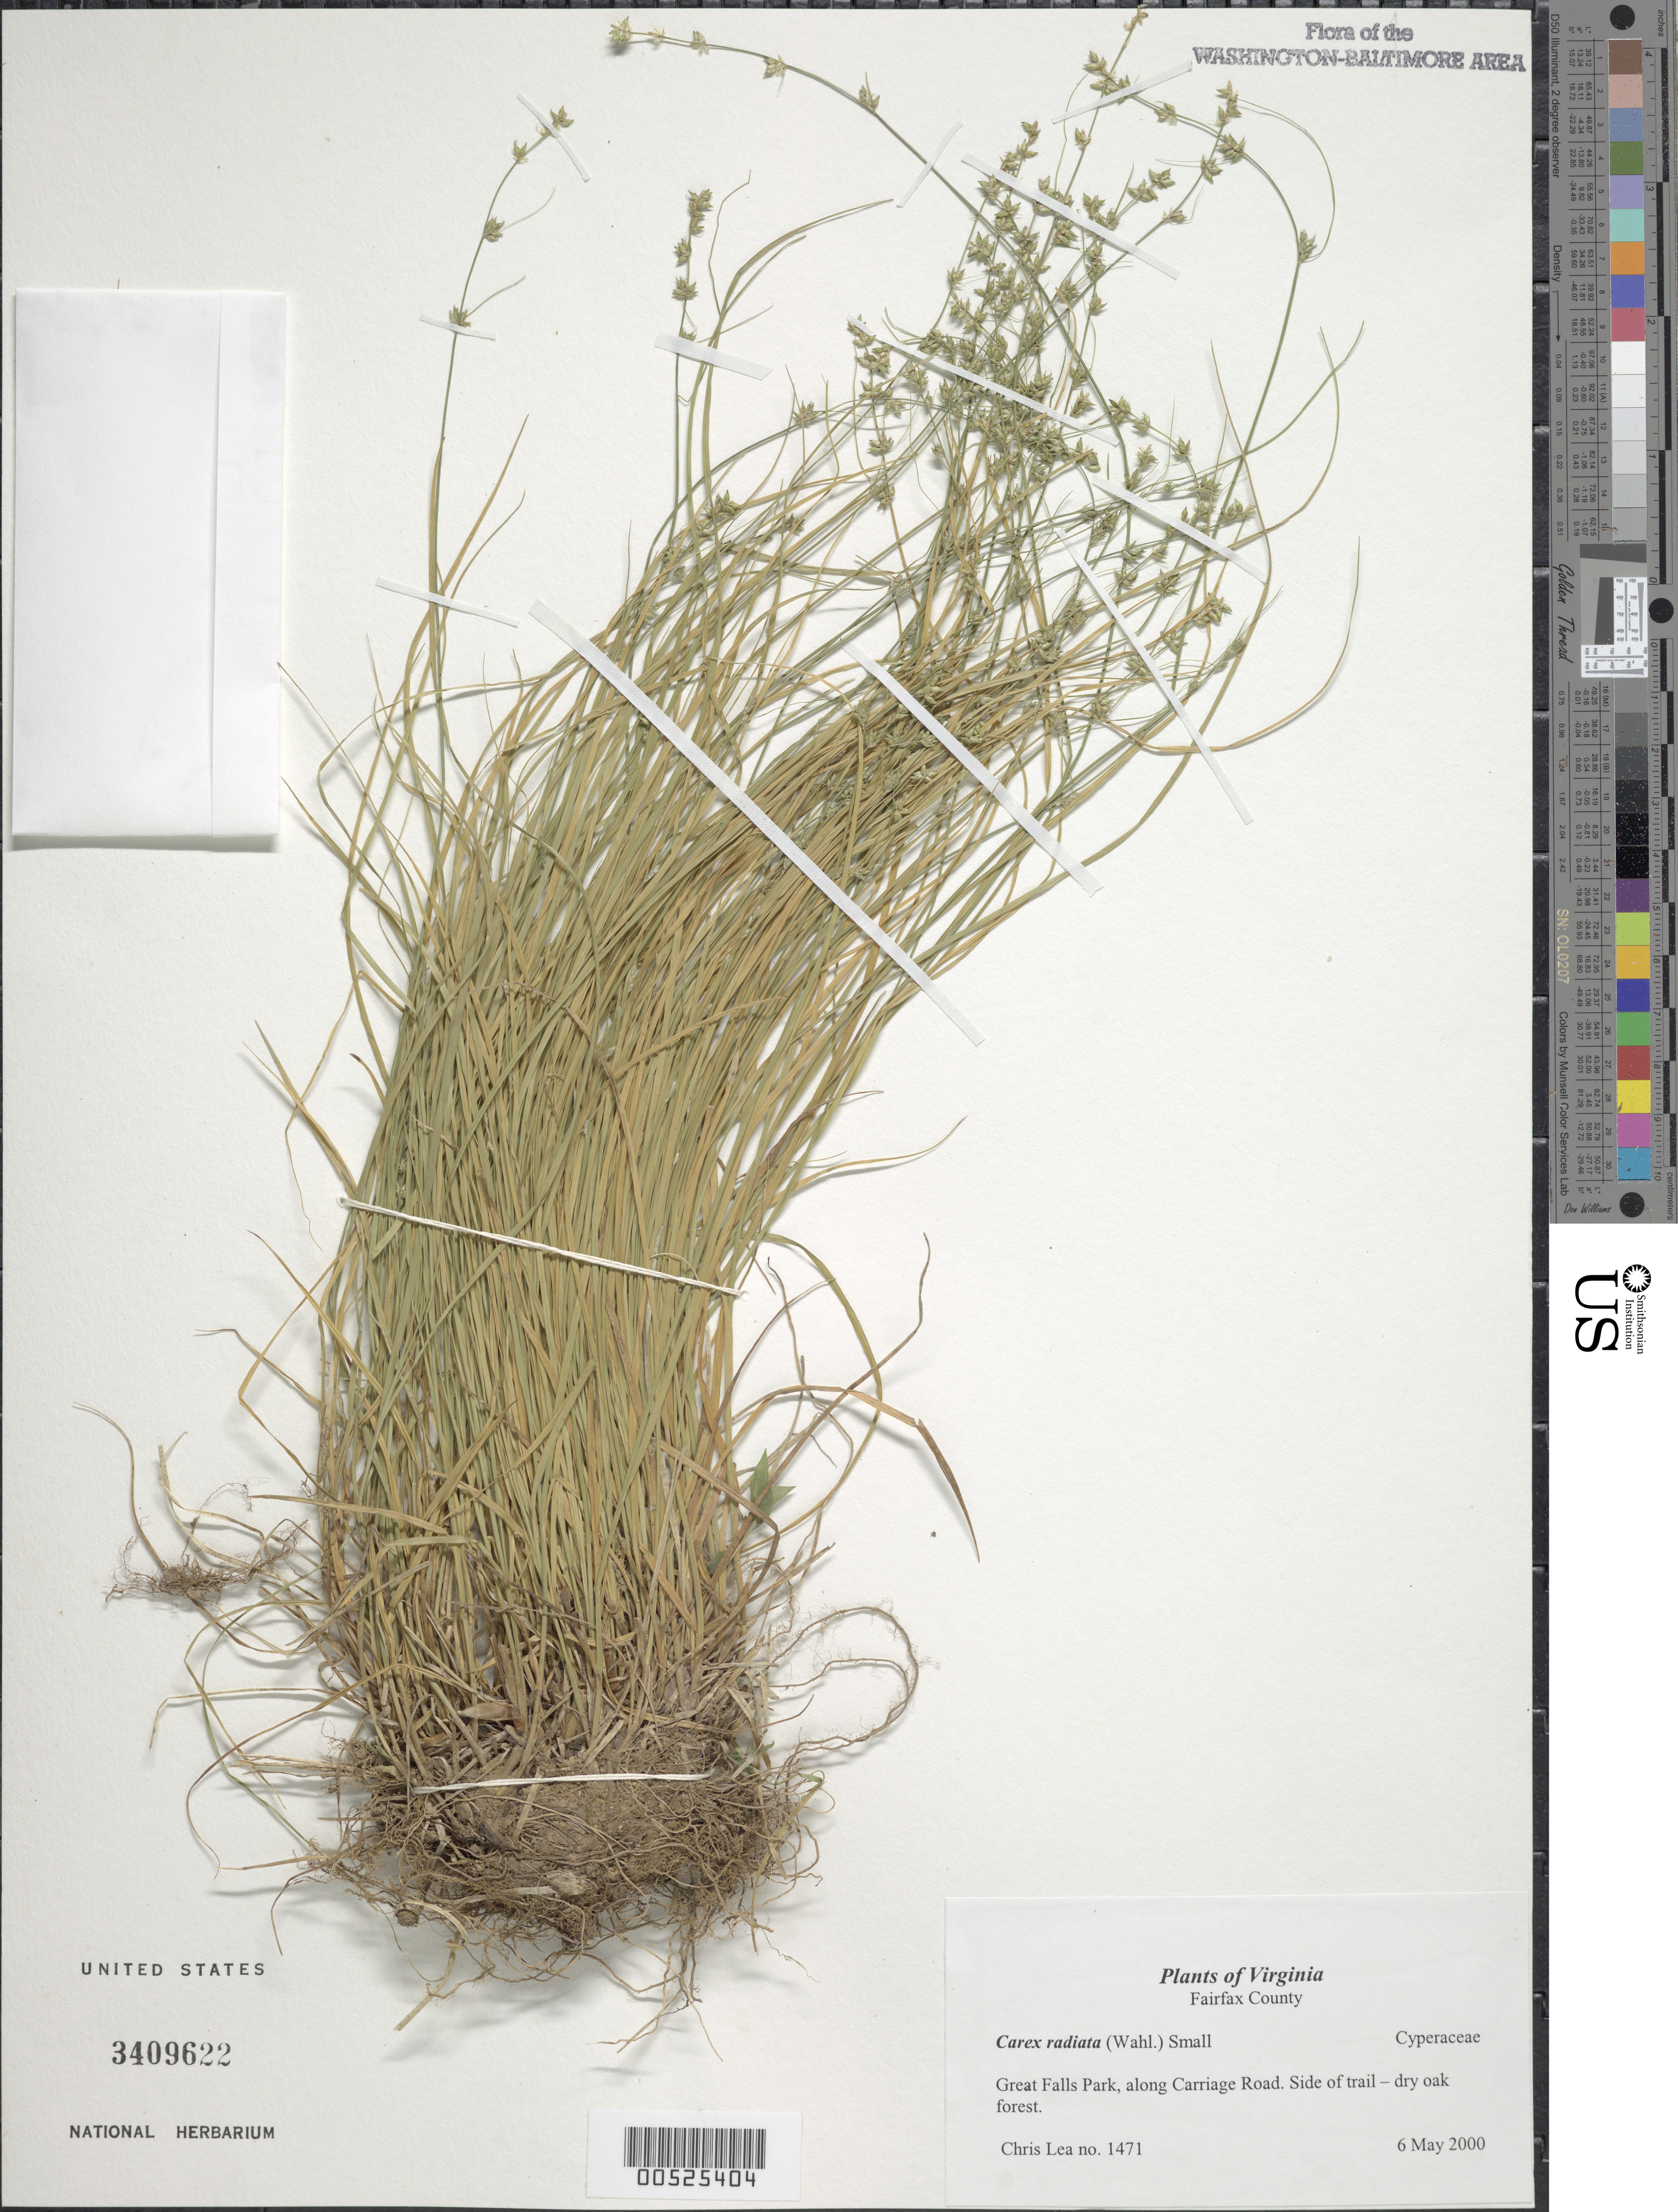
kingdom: Plantae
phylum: Tracheophyta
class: Liliopsida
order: Poales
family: Cyperaceae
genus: Carex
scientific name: Carex radiata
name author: (Wahlenb.) Small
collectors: C. Lea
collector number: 1471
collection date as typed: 06 May 2000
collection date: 2000-05-06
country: United States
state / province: Virginia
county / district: Fairfax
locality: Great Falls Park, along Carriage Road.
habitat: Side of trails - dry oak forest.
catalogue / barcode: US 3409622